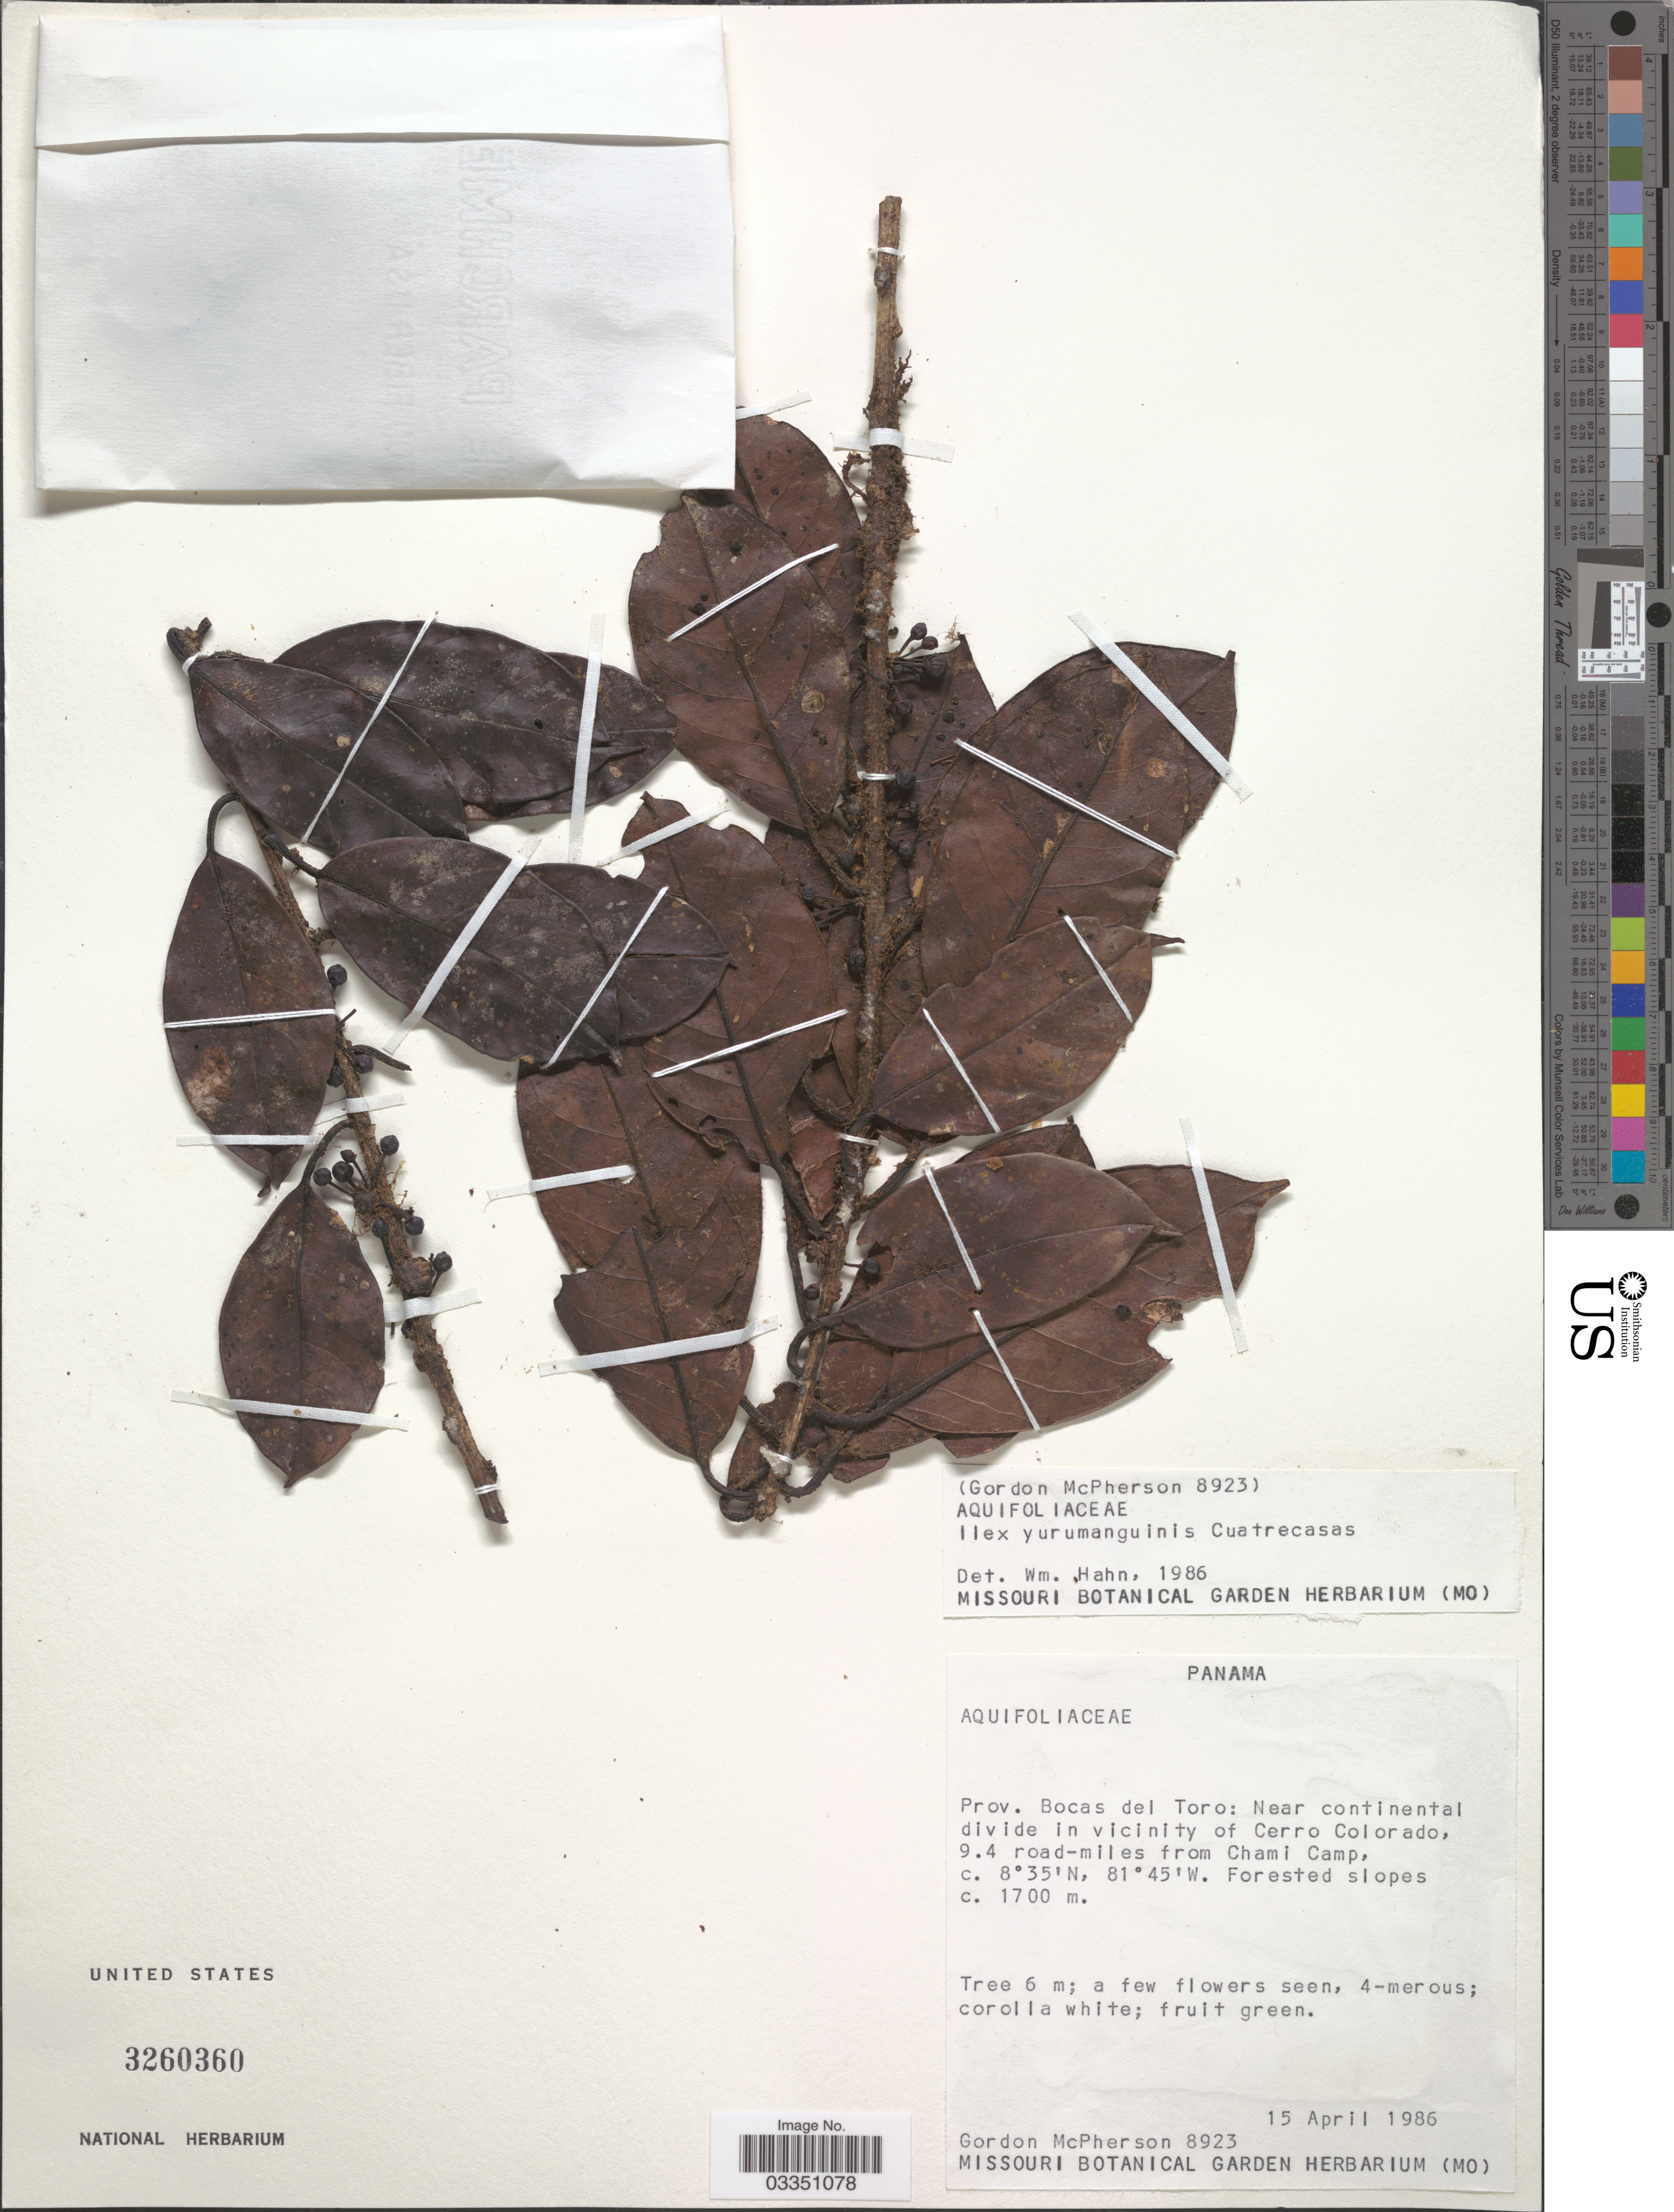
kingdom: Plantae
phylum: Tracheophyta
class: Magnoliopsida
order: Aquifoliales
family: Aquifoliaceae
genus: Ilex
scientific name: Ilex yurumanguinis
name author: Cuatrec.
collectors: G. D. McPherson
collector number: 8923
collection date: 1986-04-15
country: Panama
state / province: Bocas del Toro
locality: Near continental divide in vicinity of Cerro Colorado, 9.4 road-miles from Chami Camp. Forested slopes.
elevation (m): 1700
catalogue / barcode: US 3260360